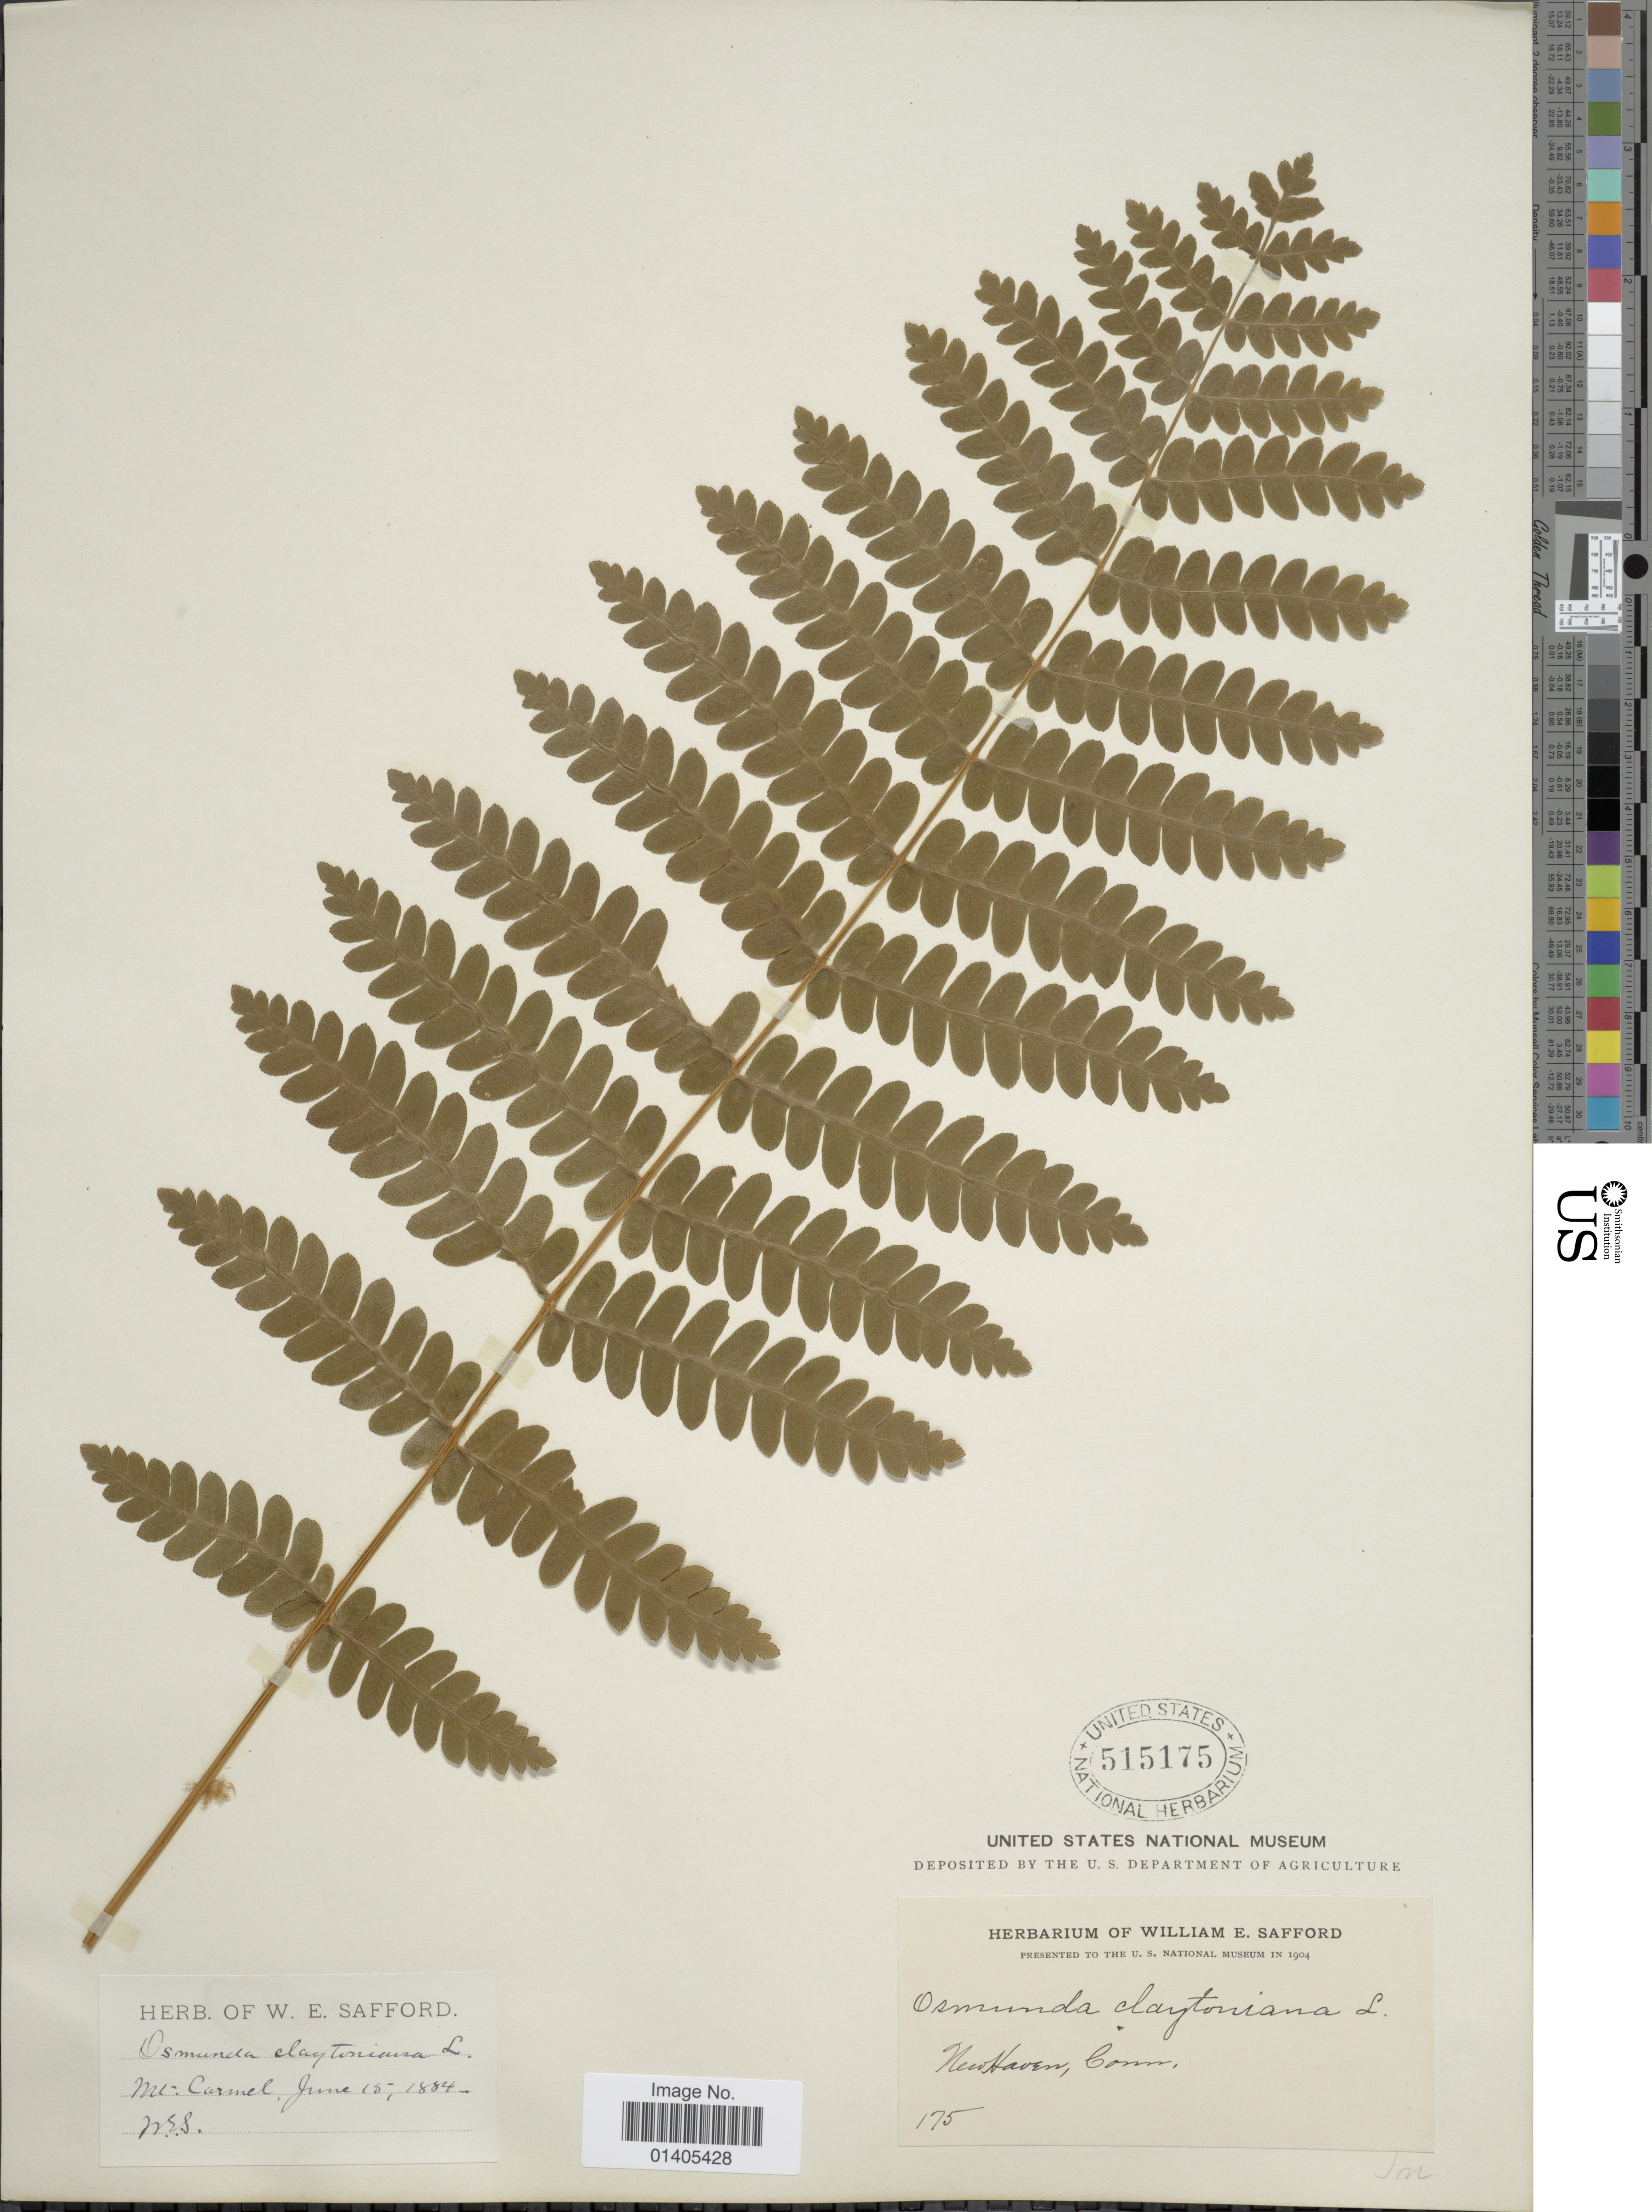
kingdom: Plantae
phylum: Tracheophyta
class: Polypodiopsida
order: Osmundales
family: Osmundaceae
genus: Osmunda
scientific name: Osmunda claytoniana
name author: (L.) Tagawa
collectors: W. E. Safford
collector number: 175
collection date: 1884-06-15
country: United States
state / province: Connecticut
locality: New Haven, Mt Carmel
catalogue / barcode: US 515175